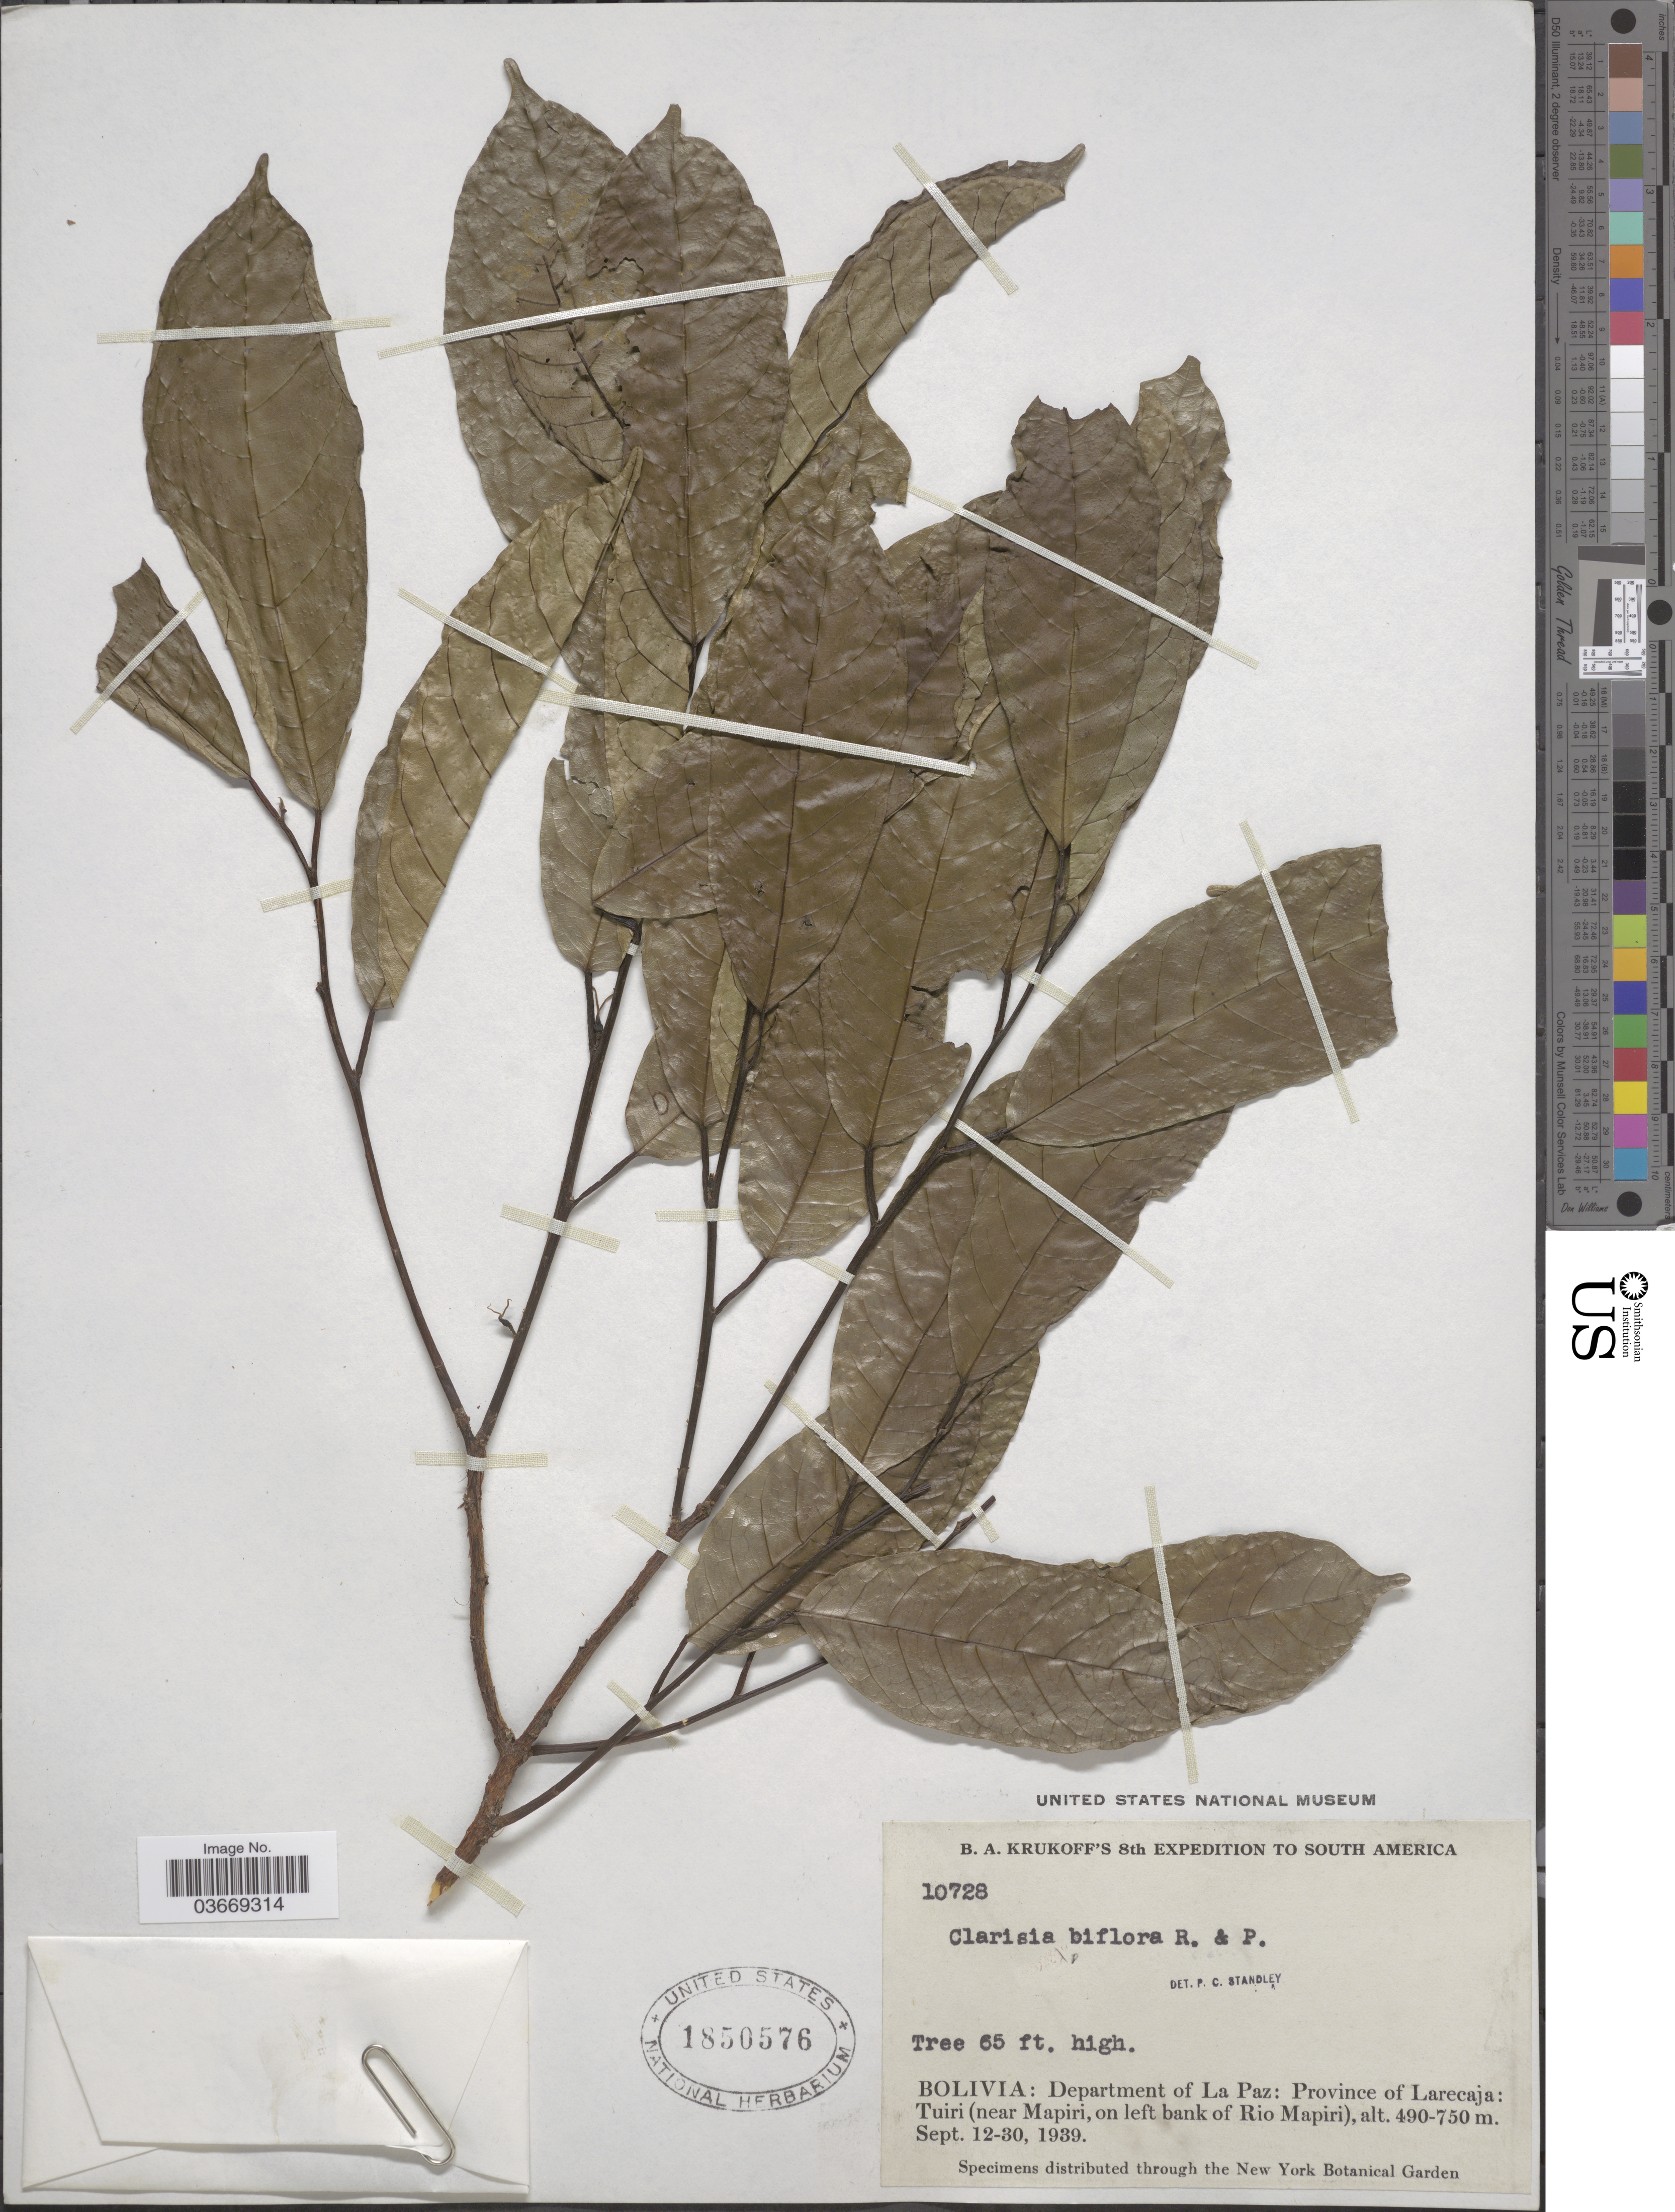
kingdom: Plantae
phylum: Tracheophyta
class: Magnoliopsida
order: Rosales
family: Moraceae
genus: Clarisia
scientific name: Clarisia biflora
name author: Ruiz & Pav.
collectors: B. A. Krukoff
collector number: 10728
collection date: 1939-09-12/1939-09-30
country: Bolivia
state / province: La Paz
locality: Department of La Paz: Province of Larecaja: Tuiri (near Mapiri, on left bank of Rio Mapiri).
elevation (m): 490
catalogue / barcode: US 1850576